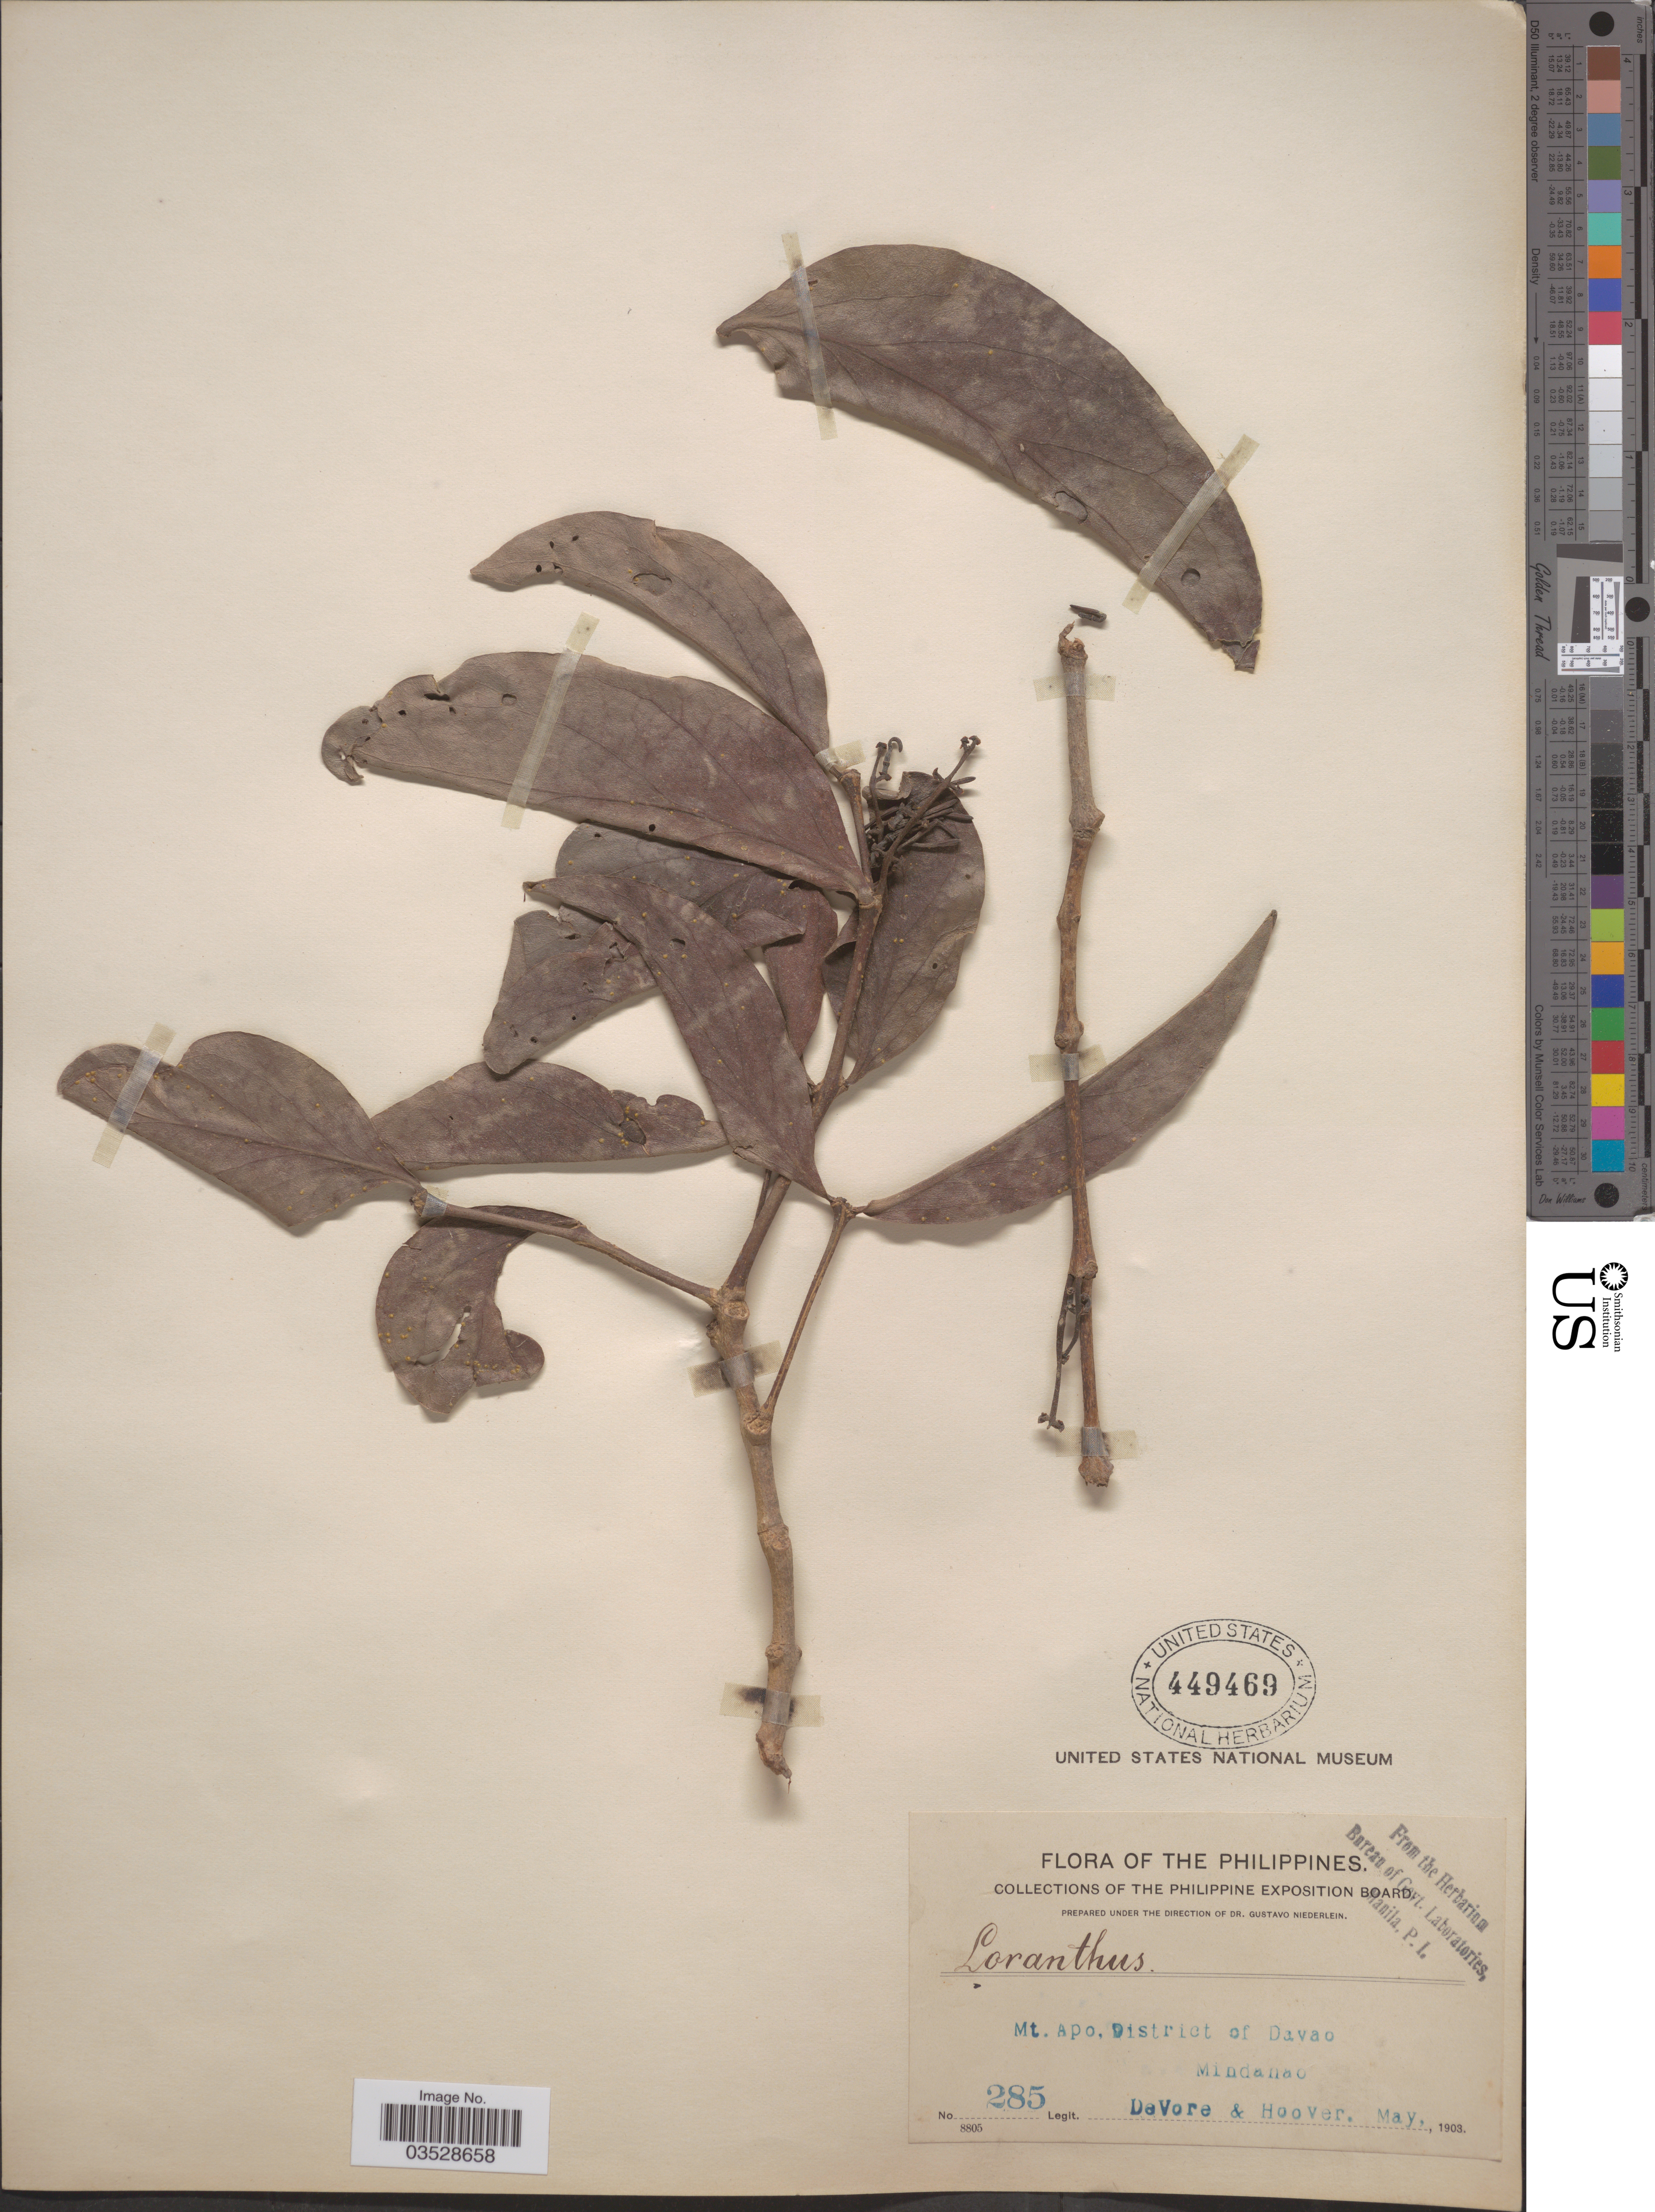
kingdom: Plantae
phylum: Tracheophyta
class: Magnoliopsida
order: Santalales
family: Loranthaceae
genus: Loranthus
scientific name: Loranthus sp.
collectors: B. F. DeVore & -- Hoover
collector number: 285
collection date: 1903-05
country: Philippines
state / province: Davao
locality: Mt. Apo, District of Davao. Mindanao.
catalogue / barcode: US 449469